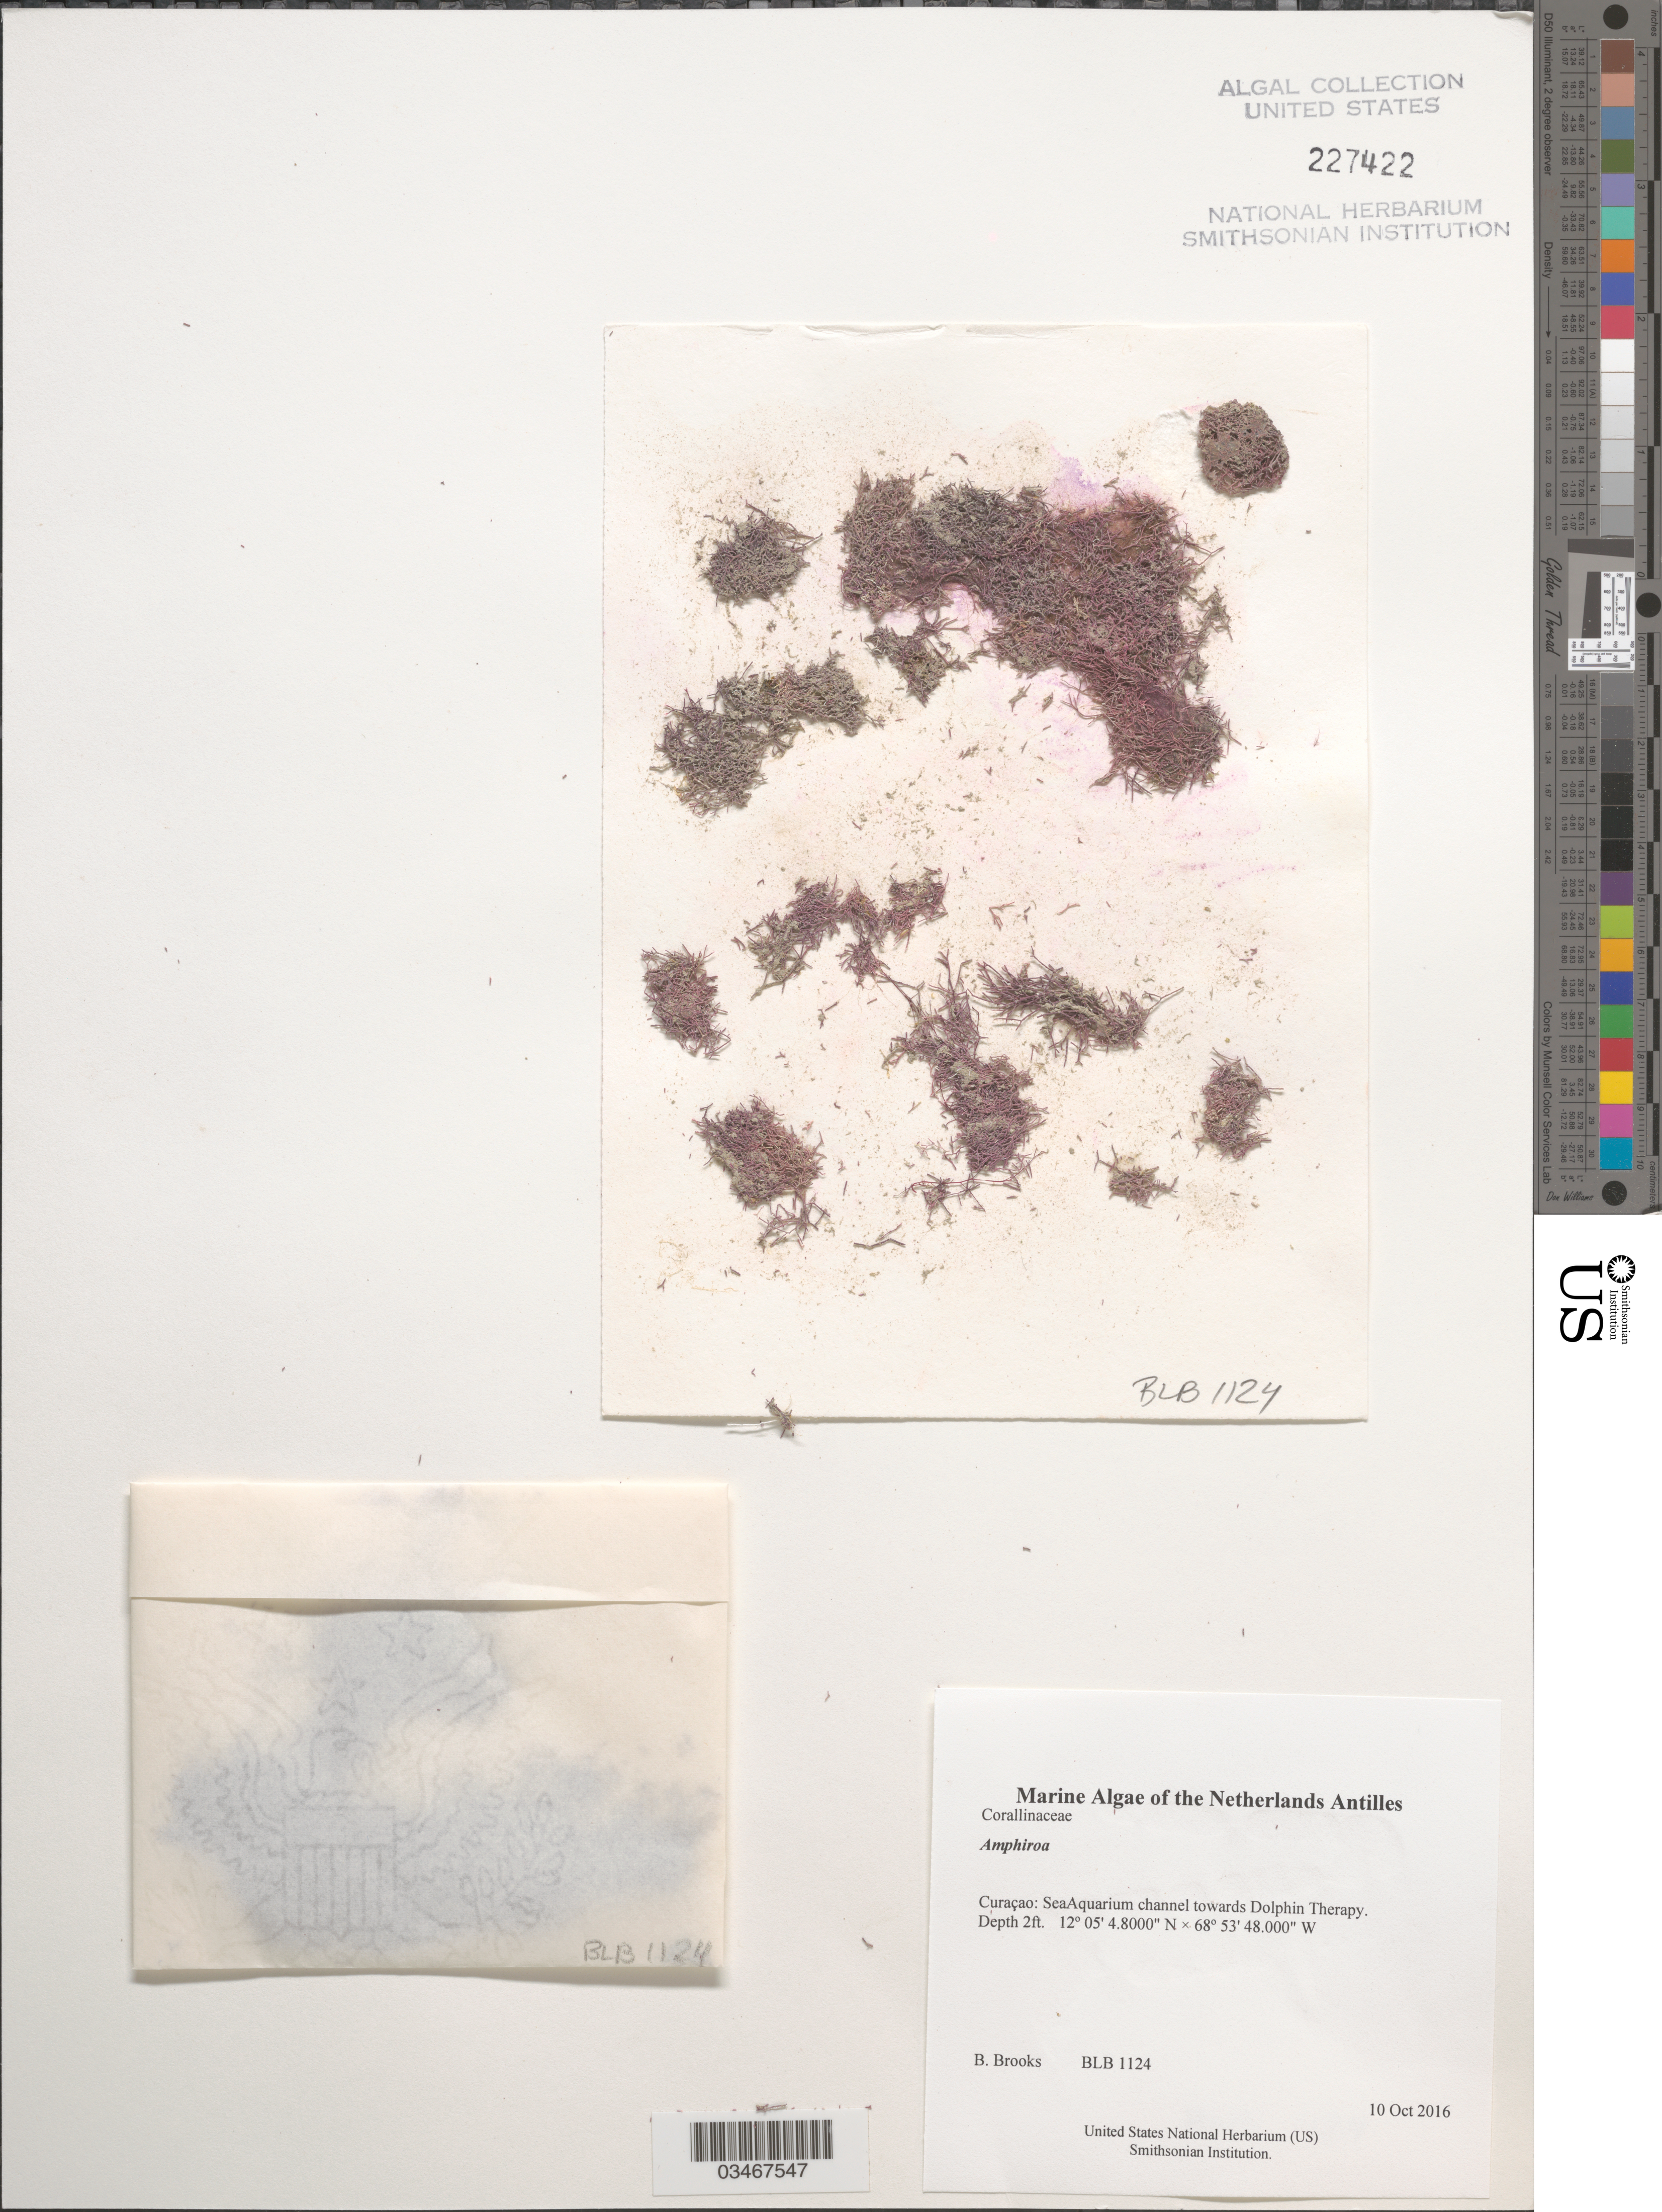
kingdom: Plantae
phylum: Rhodophyta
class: Florideophyceae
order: Corallinales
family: Lithophyllaceae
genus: Amphiroa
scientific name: Amphiroa sp.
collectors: B. Brooks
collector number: BLB 1124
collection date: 2016-10-10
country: Curaçao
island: Curaçao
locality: SeaAquarium channel towards Dolphin Therapy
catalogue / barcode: US 227422